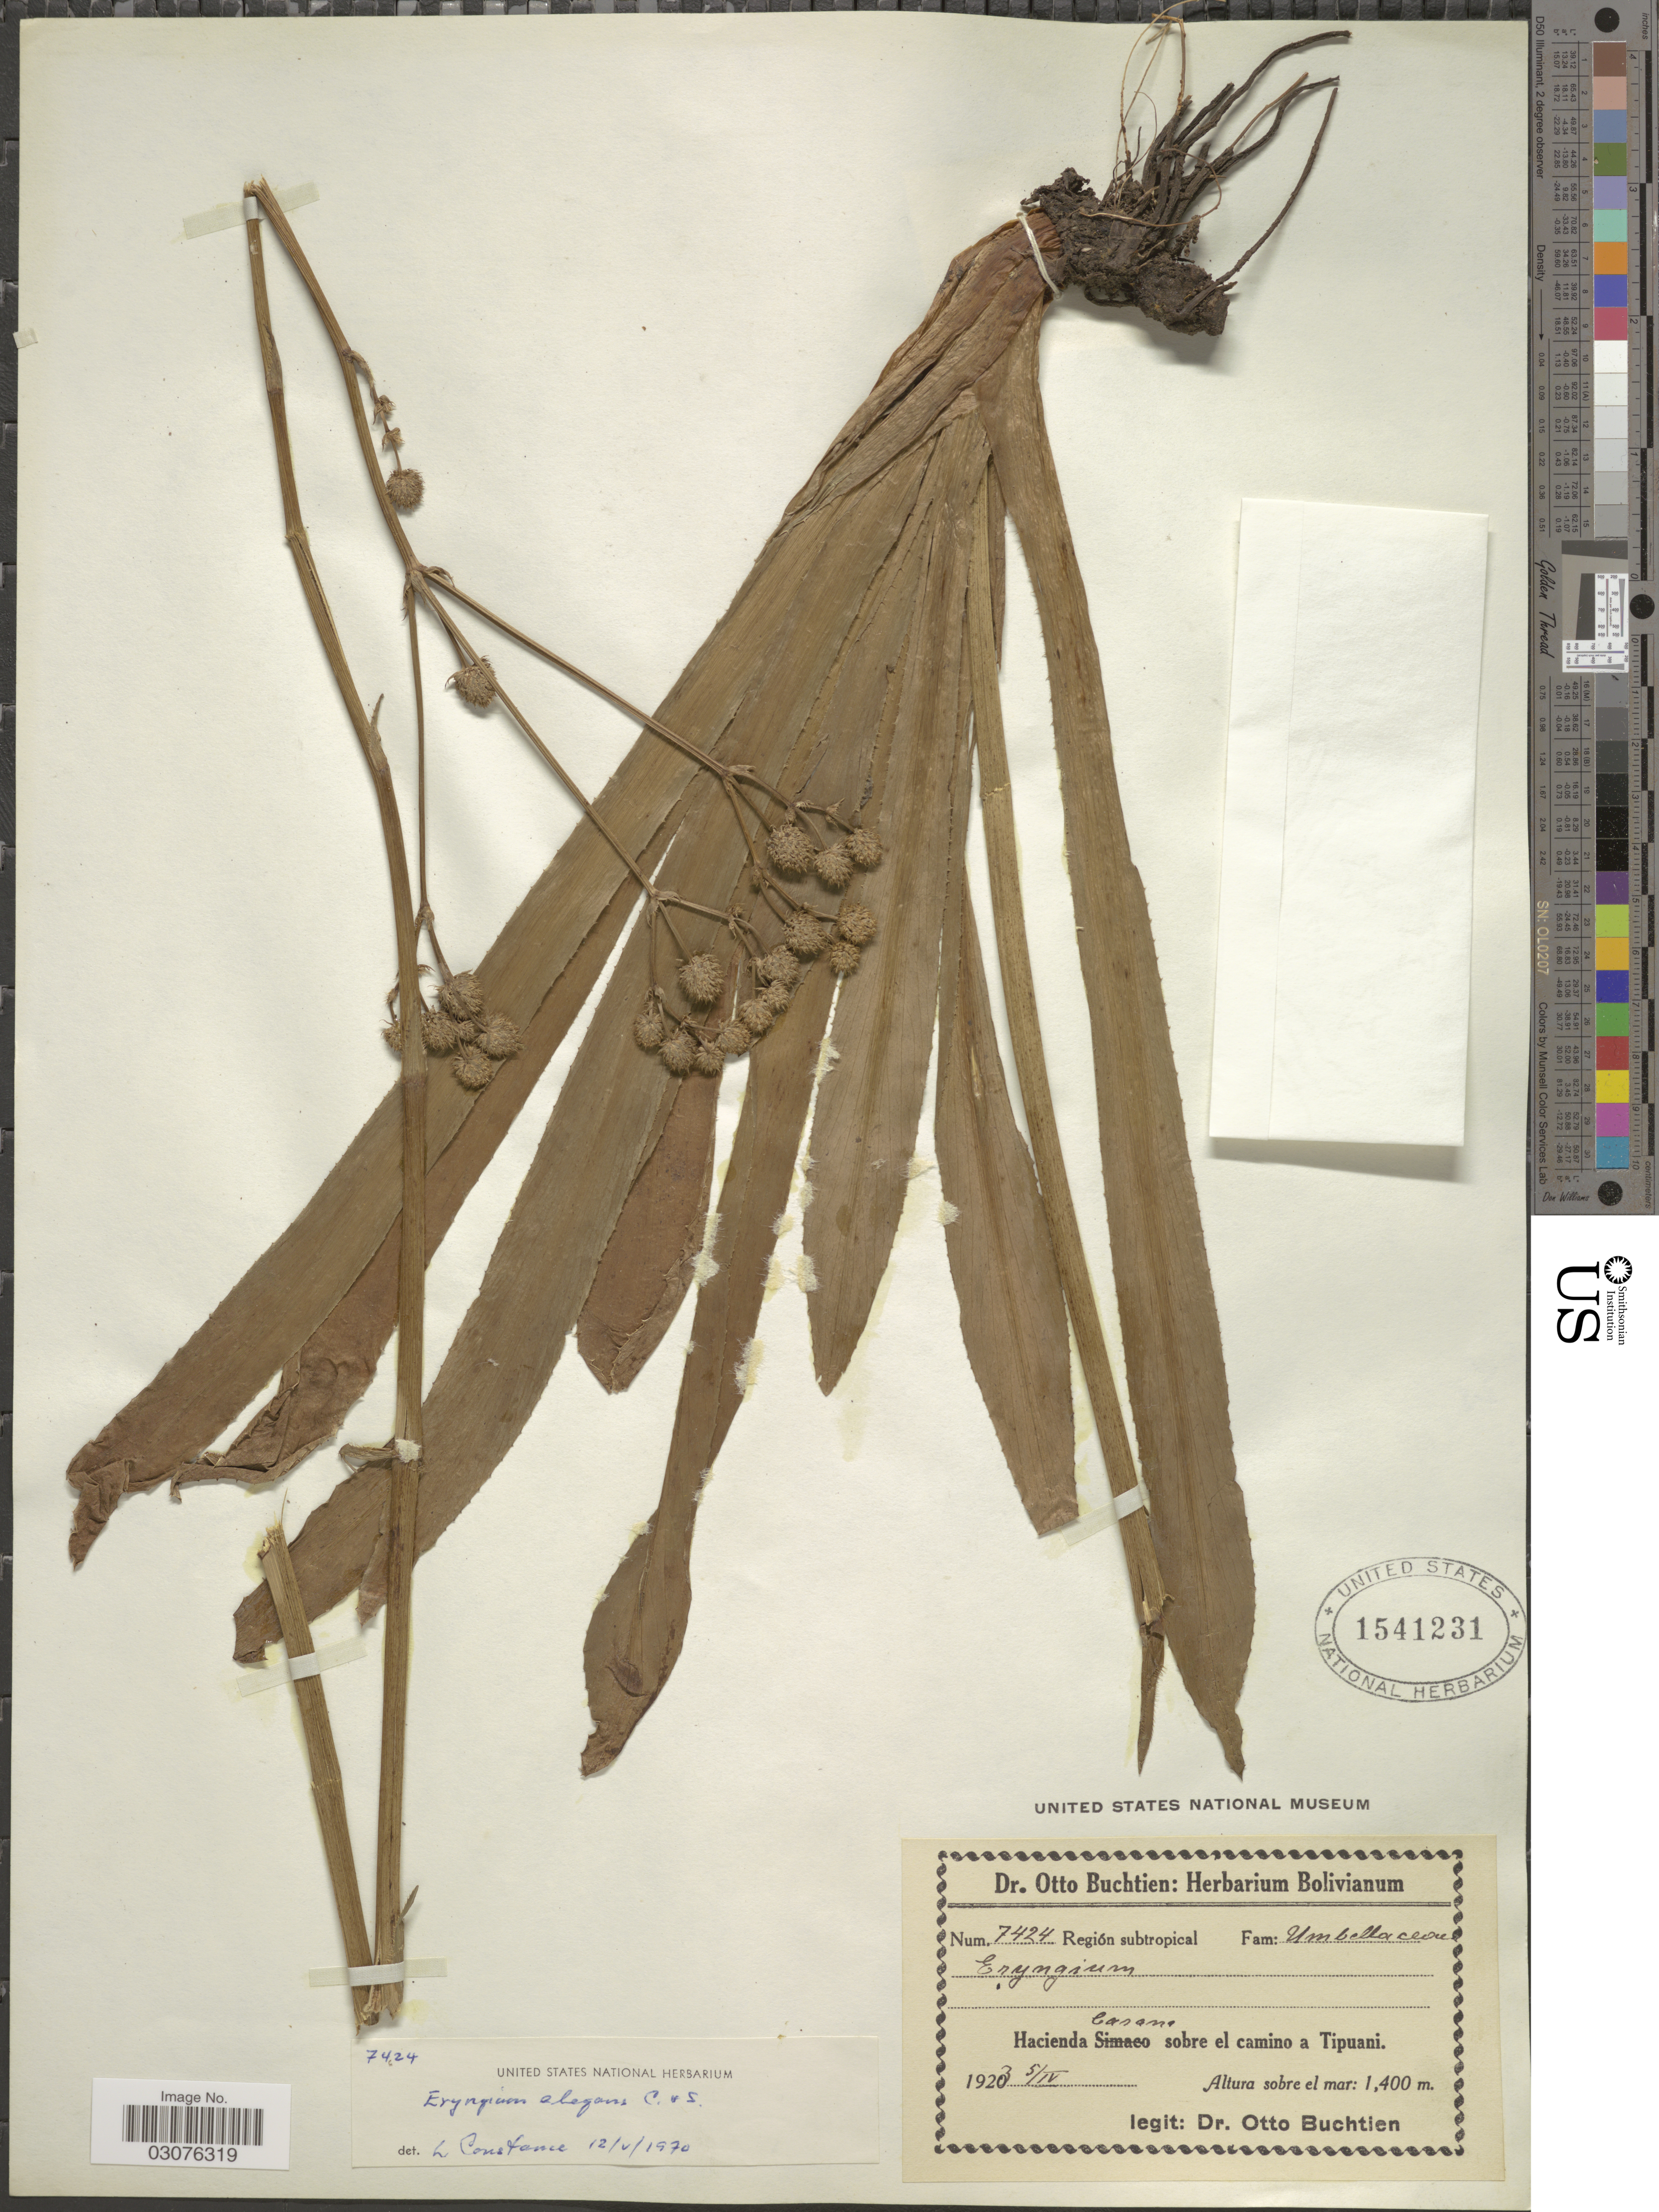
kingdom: Plantae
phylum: Tracheophyta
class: Magnoliopsida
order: Apiales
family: Apiaceae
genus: Eryngium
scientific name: Eryngium elegans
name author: Cham. ex Schltdl.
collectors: O. Buchtien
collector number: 7424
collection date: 1923-04-05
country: Bolivia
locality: Hacienda Casana sobre el camino a Tipuani.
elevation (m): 1400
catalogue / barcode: US 1541231